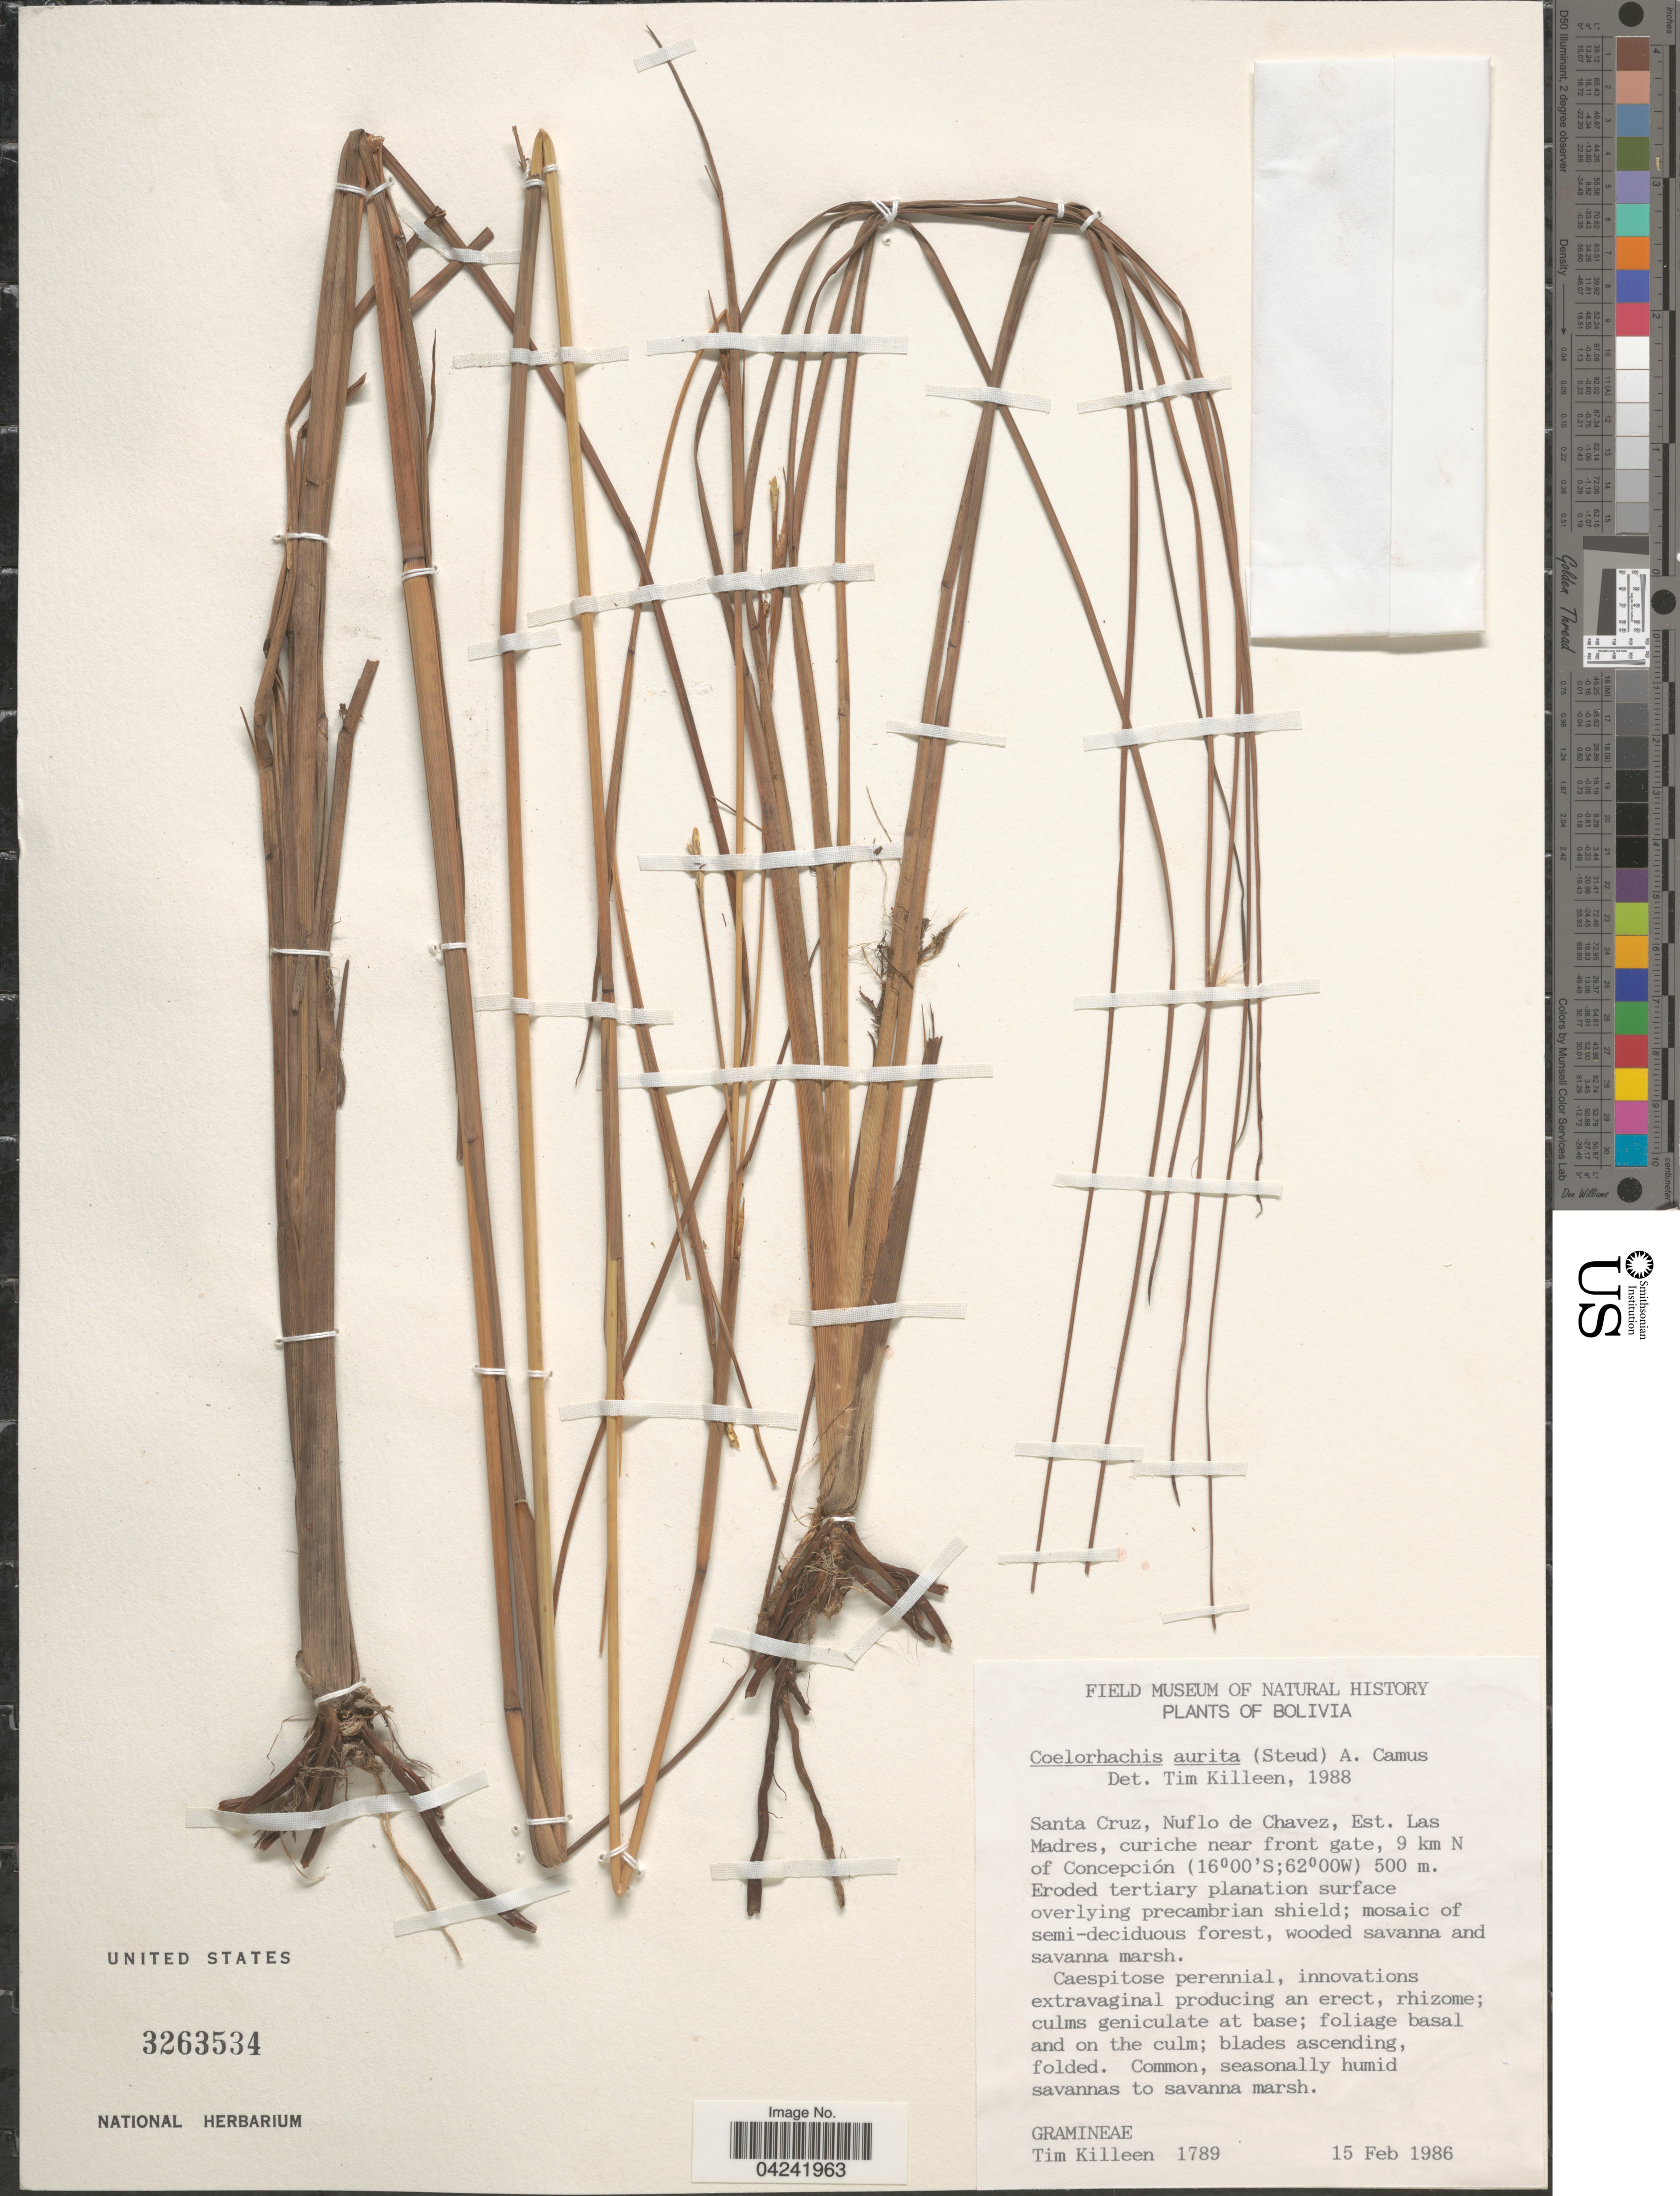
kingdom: Plantae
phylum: Tracheophyta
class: Liliopsida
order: Poales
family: Poaceae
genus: Mnesithea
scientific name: Mnesithea aurita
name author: (Steud.) de Koning & Sosef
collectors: T. J. Killeen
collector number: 1789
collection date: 1986-02-15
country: Bolivia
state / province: Santa Cruz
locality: Nuflo de Chavez, Est. Las Madres, curiche near front gate, 9 km N of Concepción.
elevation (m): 500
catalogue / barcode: US 3263534